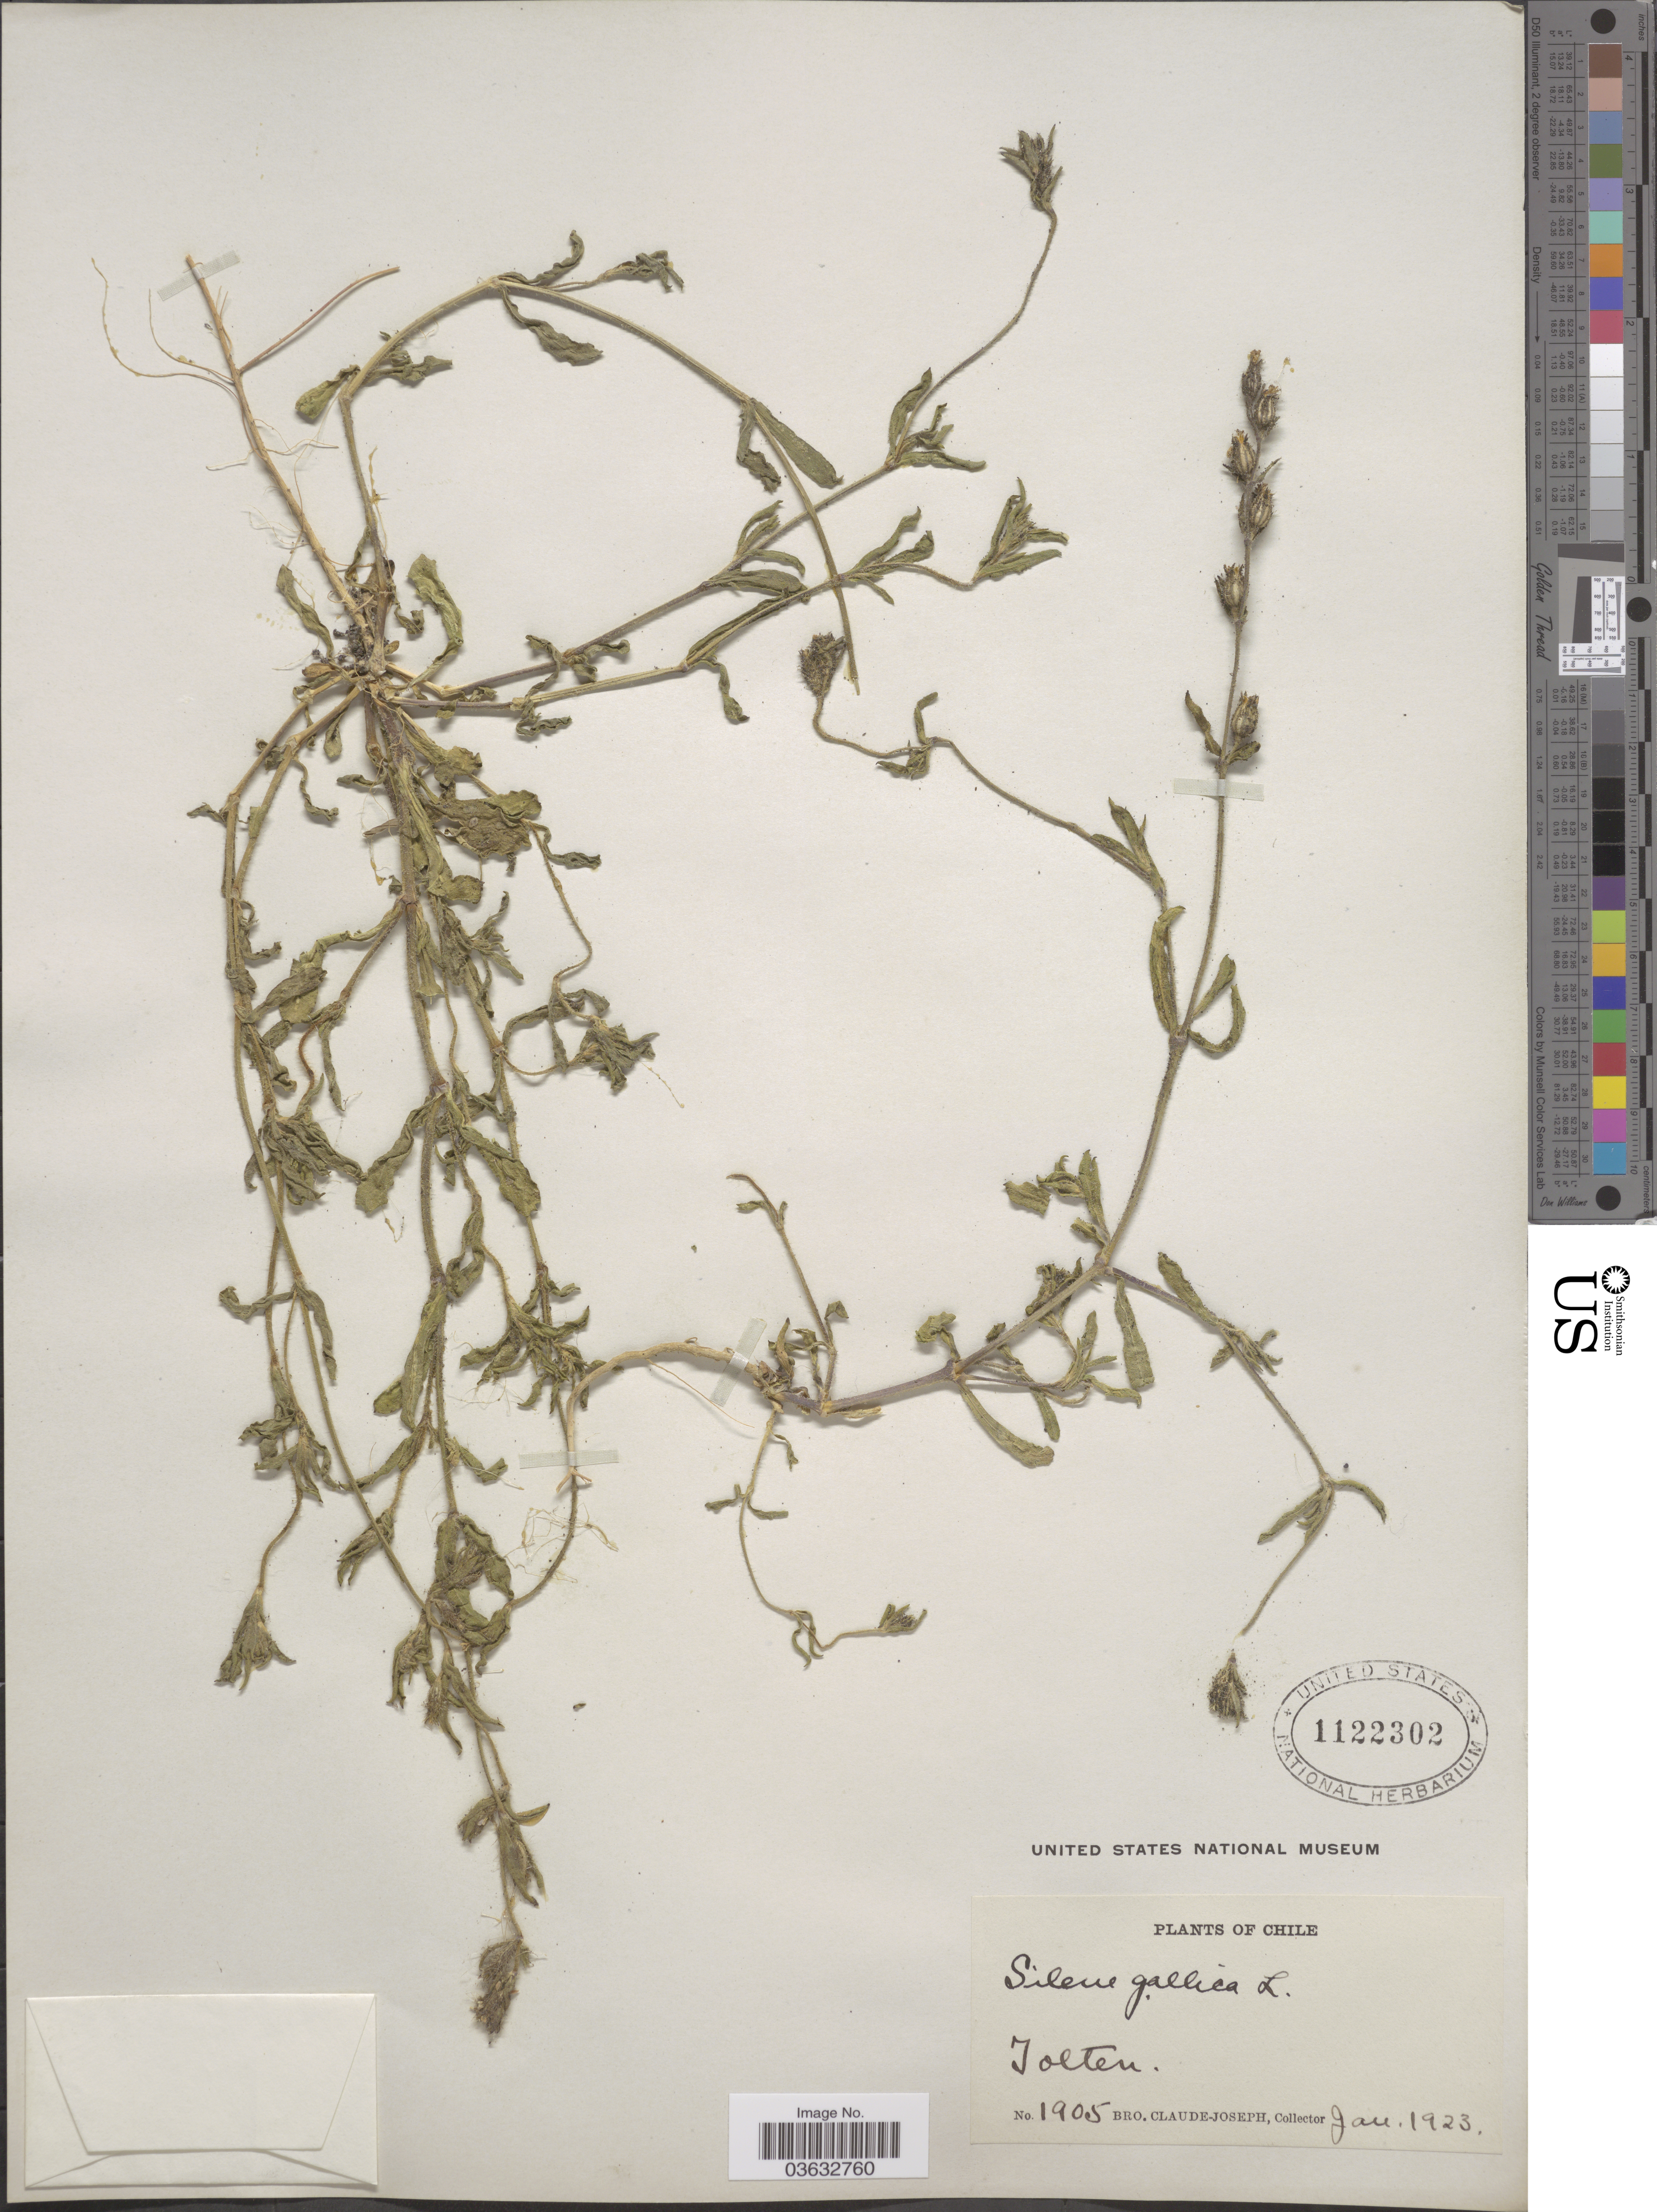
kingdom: Plantae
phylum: Tracheophyta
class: Magnoliopsida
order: Caryophyllales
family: Caryophyllaceae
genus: Silene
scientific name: Silene gallica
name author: L.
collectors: Bro. Claude-Joseph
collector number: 1905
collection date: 1923-01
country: Chile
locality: Tolten.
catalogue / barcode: US 1122302